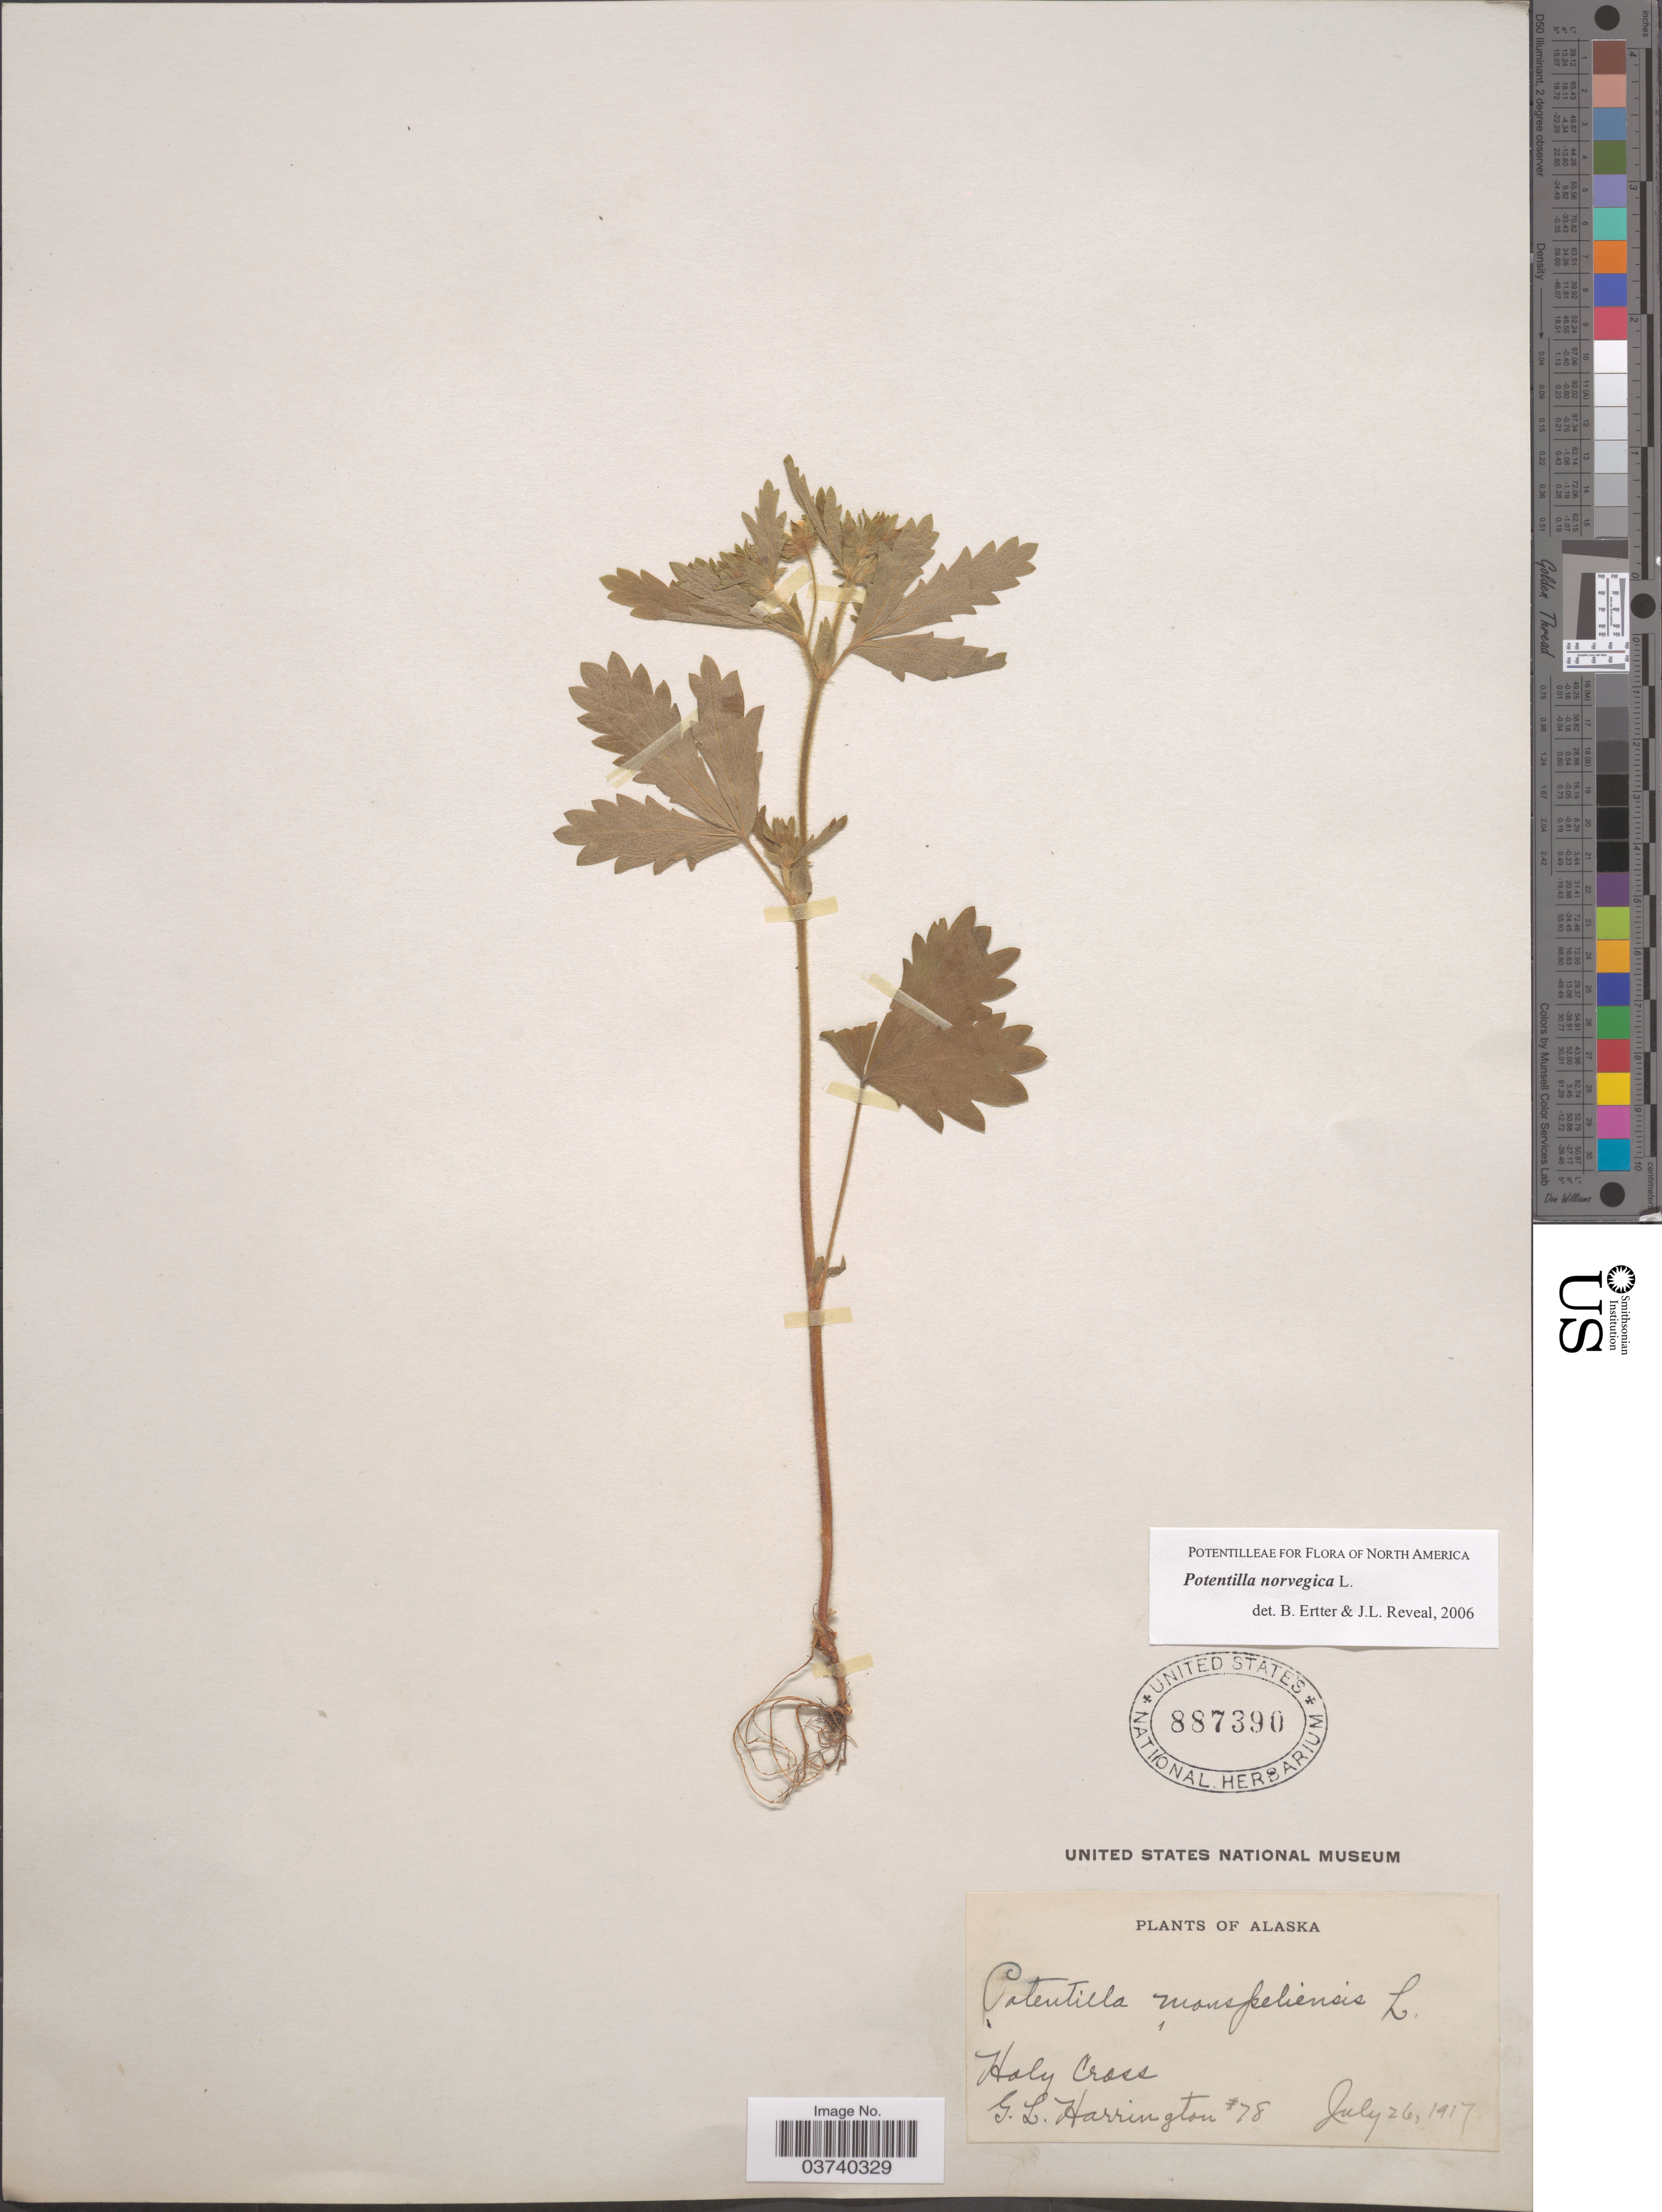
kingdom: Plantae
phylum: Tracheophyta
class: Magnoliopsida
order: Rosales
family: Rosaceae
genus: Potentilla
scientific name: Potentilla norvegica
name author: L.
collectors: G. Harrington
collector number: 78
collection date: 1917-07-26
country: United States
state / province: Alaska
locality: Holy Cross.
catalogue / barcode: US 887390